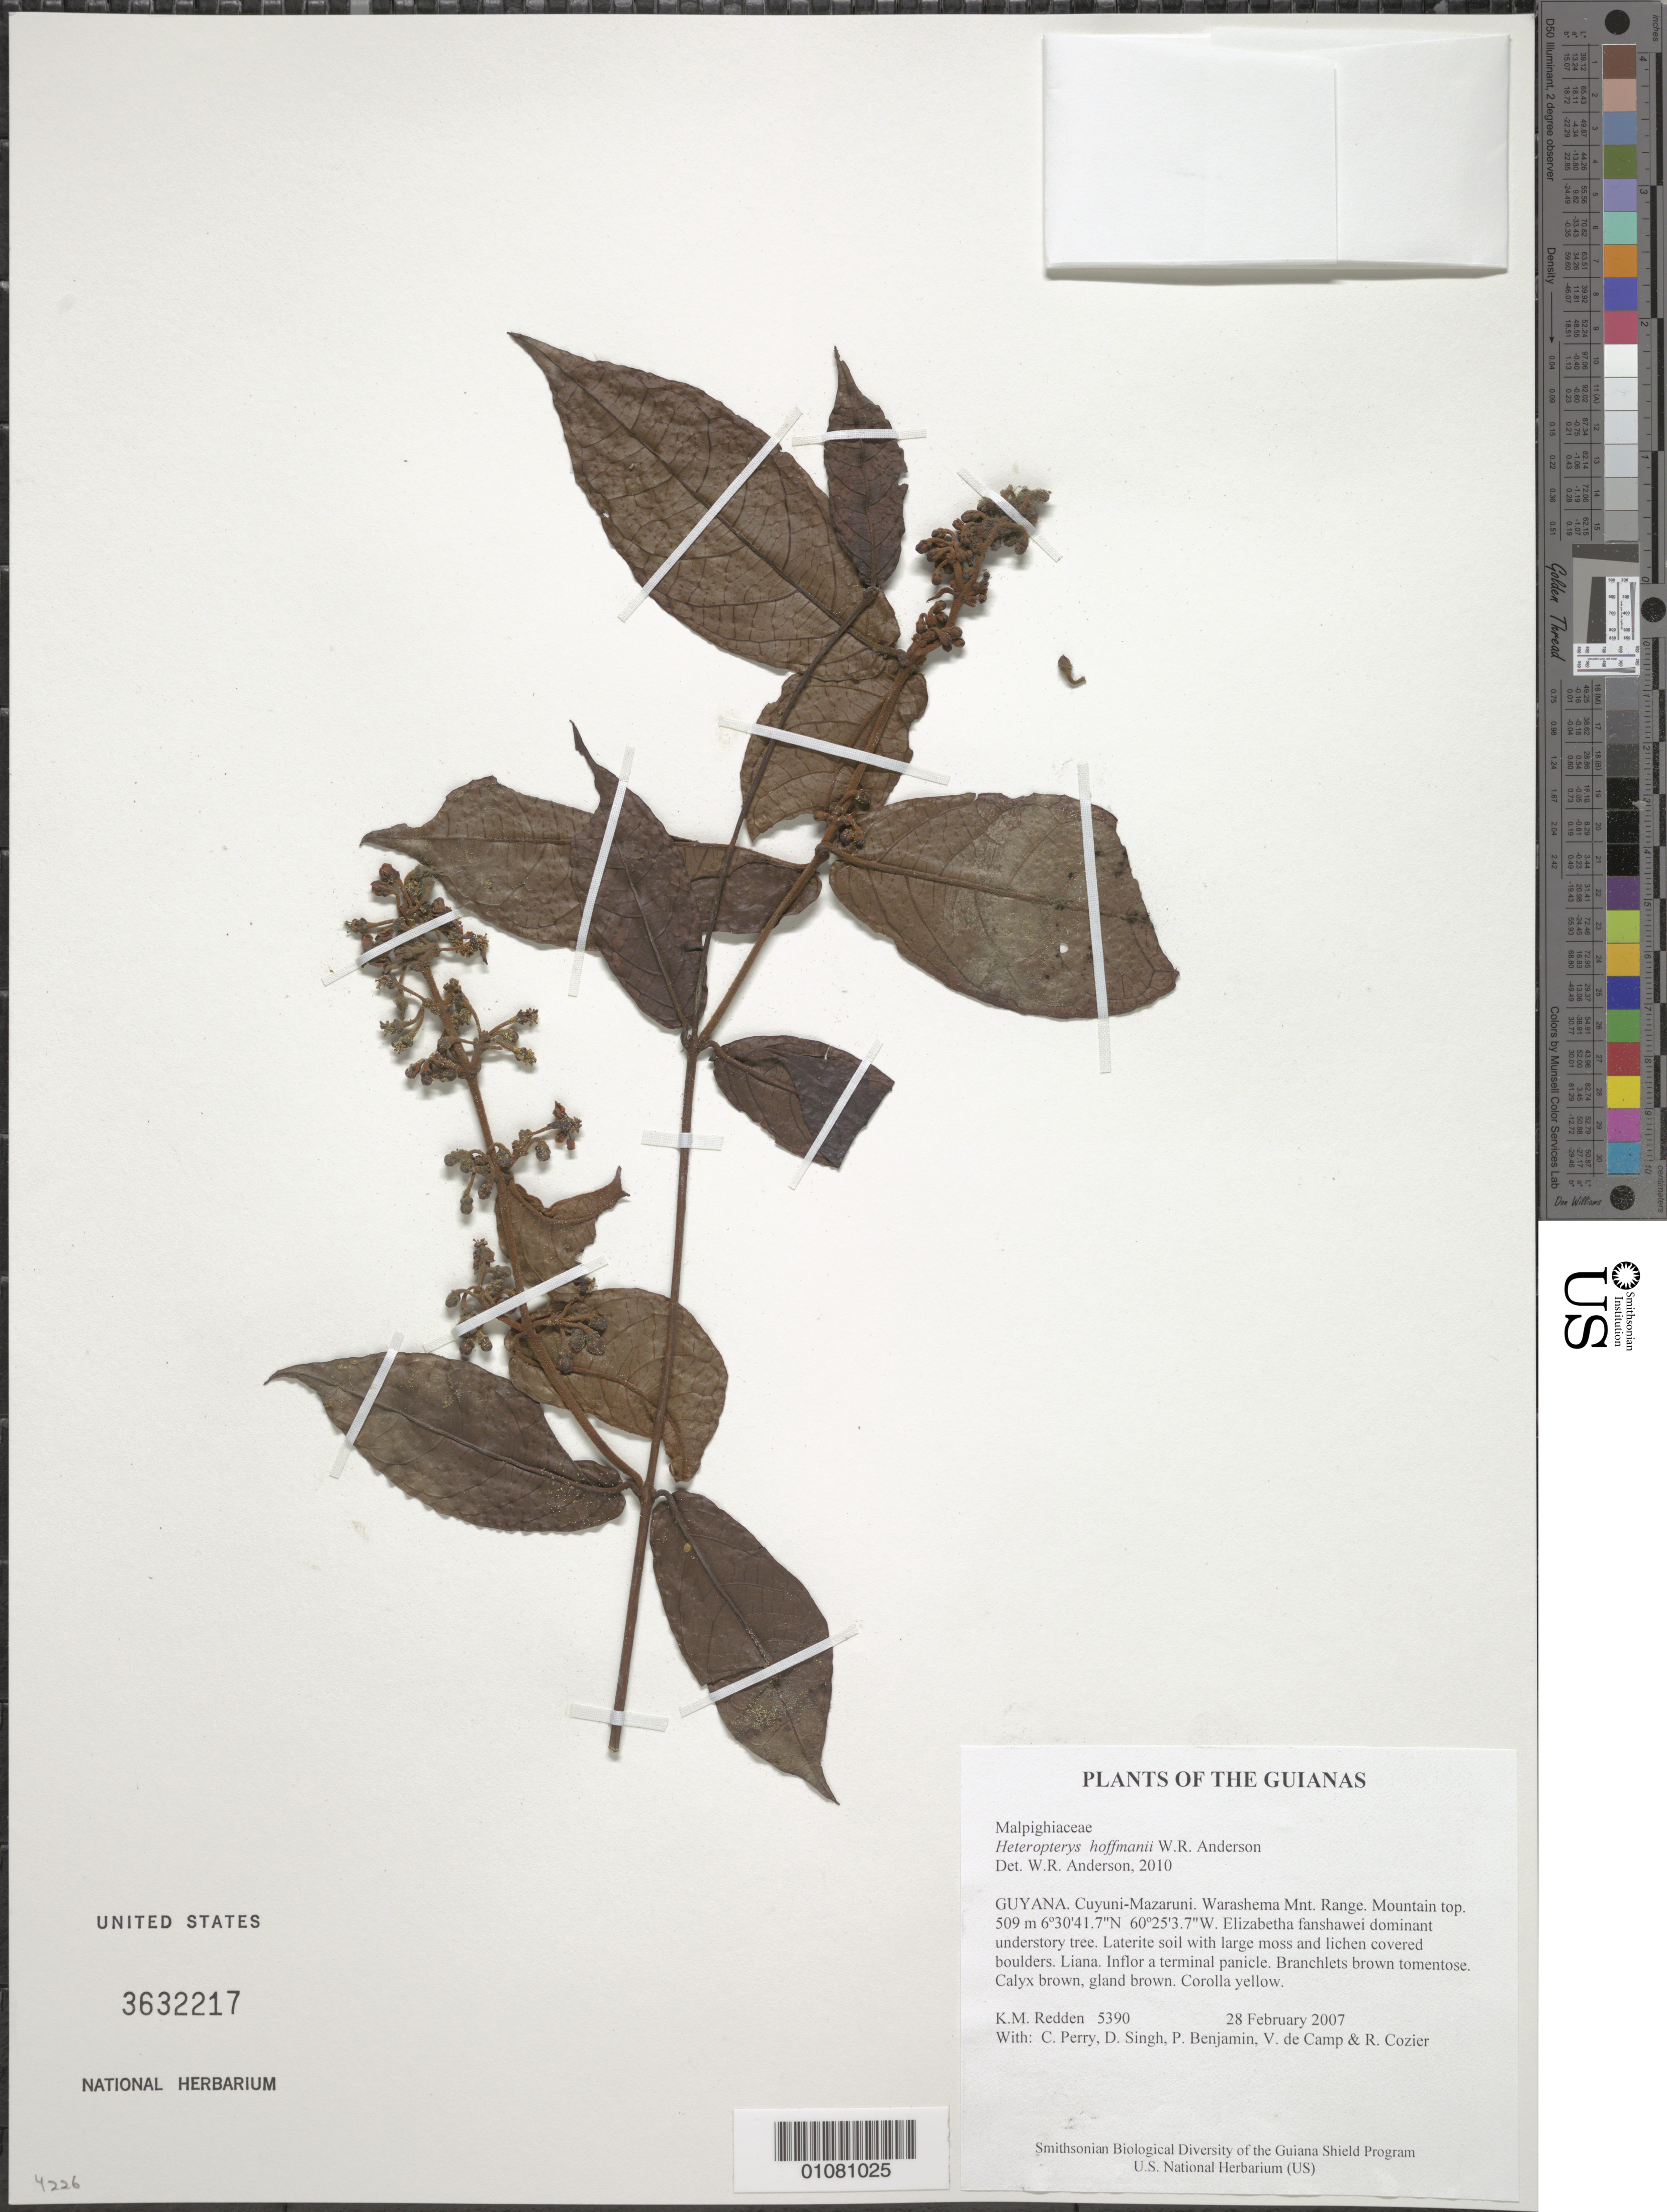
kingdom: Plantae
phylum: Tracheophyta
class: Magnoliopsida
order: Malpighiales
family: Malpighiaceae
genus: Heteropterys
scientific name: Heteropterys hoffmanii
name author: W.R. Anderson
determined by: Anderson, W. R., (MICH), University of Michigan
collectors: K. M. Redden, C. Perry, D. Singh, P. Benjamin, V. De Camp & R. Cozier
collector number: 5390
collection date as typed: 28 February 2007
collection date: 2007-02-28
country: Guyana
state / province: Cuyuni-Mazaruni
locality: Warashema Mnt. Range. Mountain top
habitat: Elizabetha fanshawei dominant understory tree. Laterite soil with large moss and lichen covered boulders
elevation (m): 509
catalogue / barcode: US 3632217